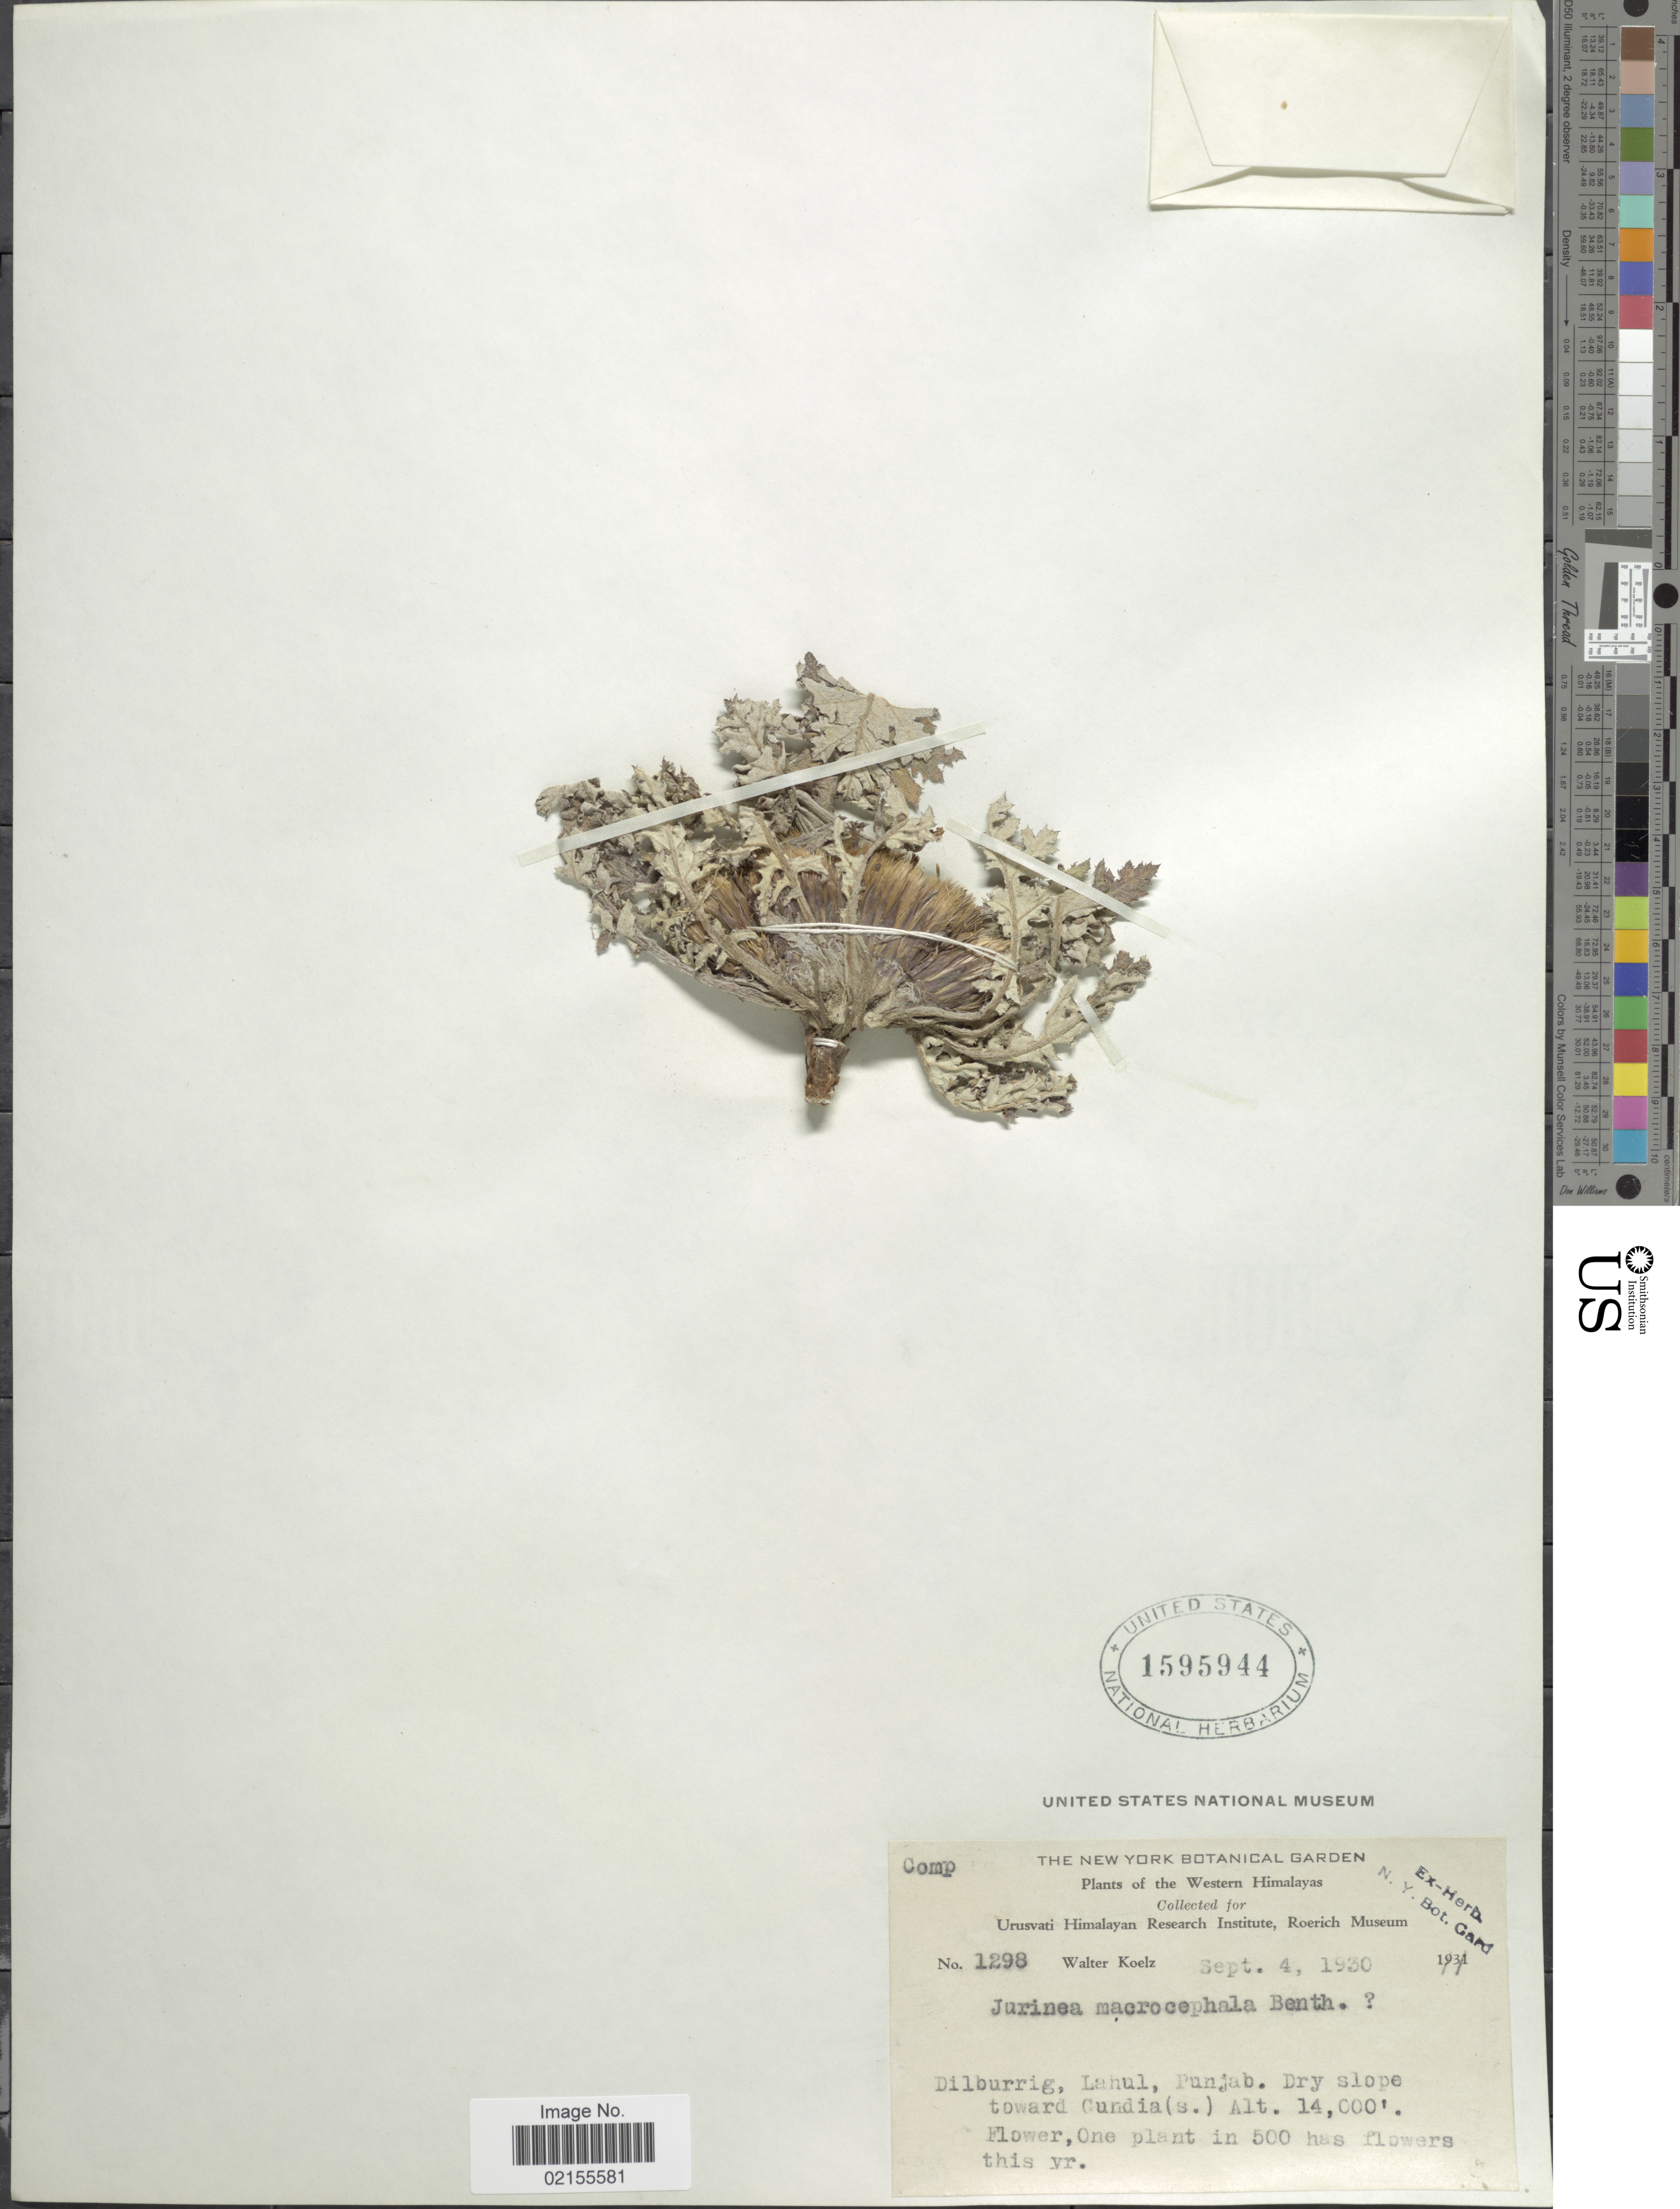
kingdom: Plantae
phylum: Tracheophyta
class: Magnoliopsida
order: Asterales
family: Asteraceae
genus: Dolomiaea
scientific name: Dolomiaea macrocephala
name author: DC.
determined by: Chen, Yousheng S.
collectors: W. N. Koelz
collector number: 1298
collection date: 1930-09-04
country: India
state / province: Jammu and Kashmir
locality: Western Himalayas, Dilburrig, lahul, Punjab, Dry slope toward Gundia (s)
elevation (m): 4267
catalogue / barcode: US 1595944